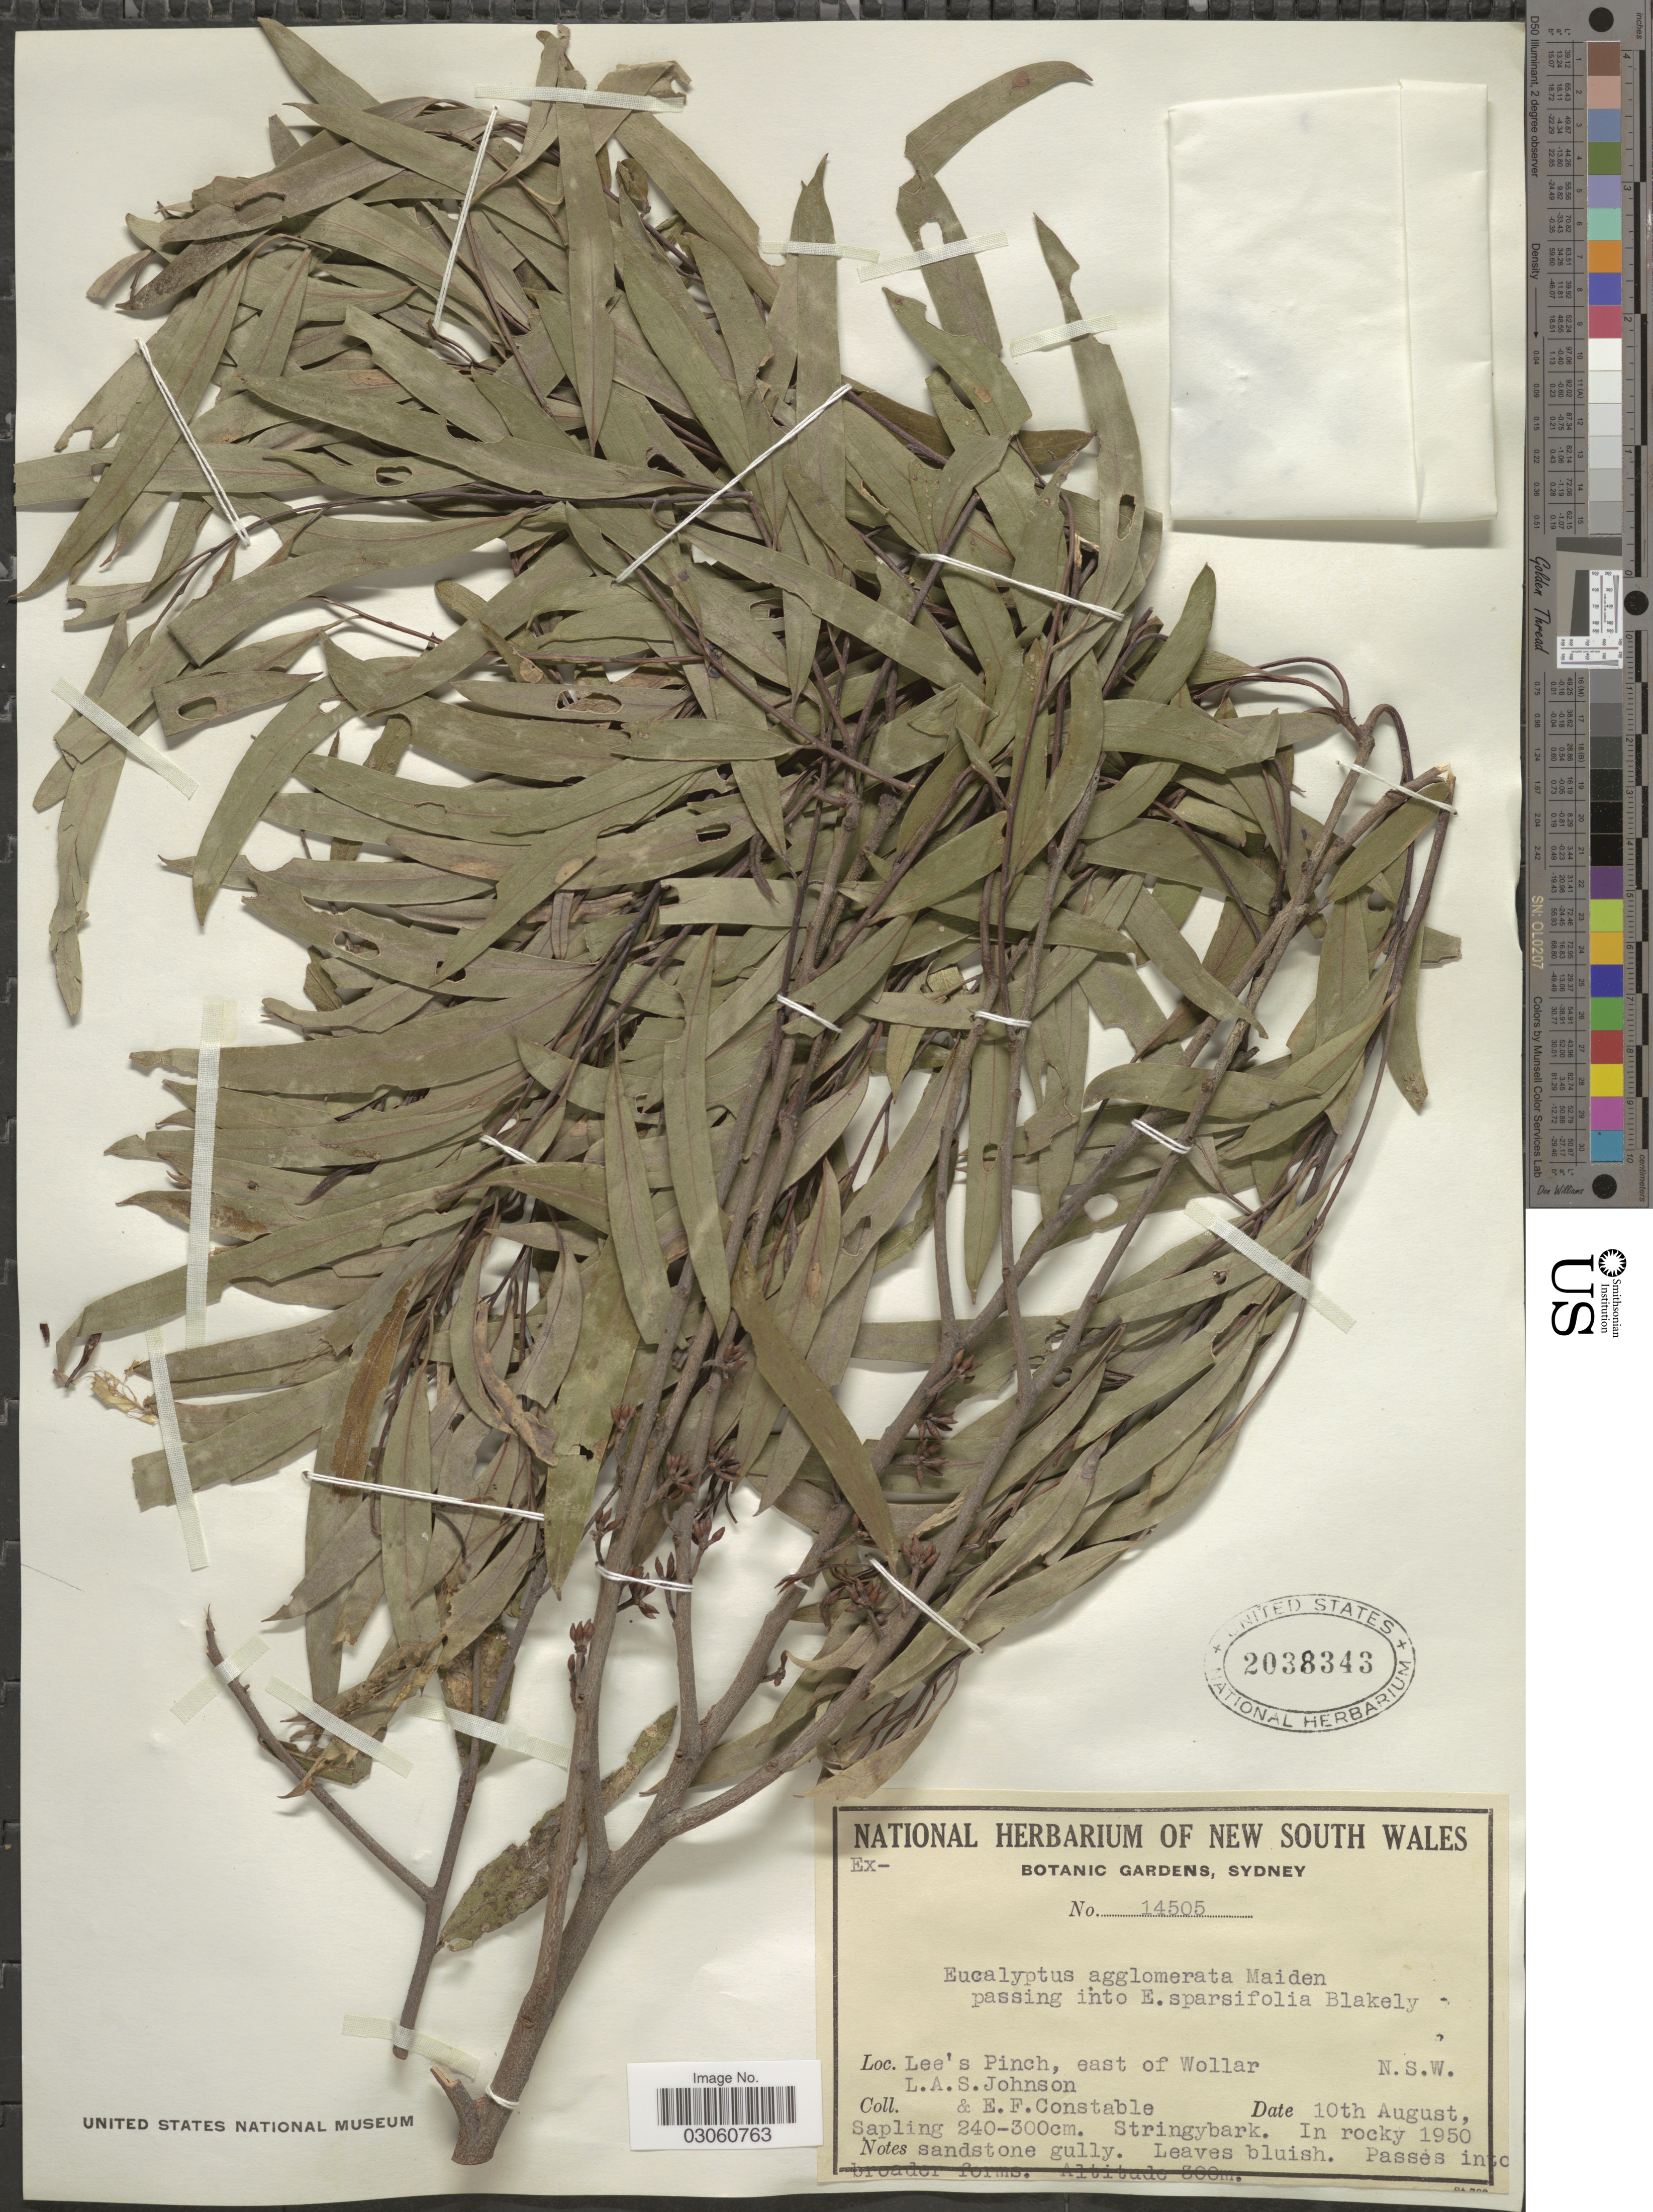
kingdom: Plantae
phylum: Tracheophyta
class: Magnoliopsida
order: Myrtales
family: Myrtaceae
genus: Eucalyptus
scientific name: Eucalyptus agglomerata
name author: Maiden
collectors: L. A. S. Johnson & E. F. Constable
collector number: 14505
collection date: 1950-08-10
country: Australia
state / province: New South Wales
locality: Lee's Pinch, east of Wollar.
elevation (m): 300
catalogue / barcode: US 2038343